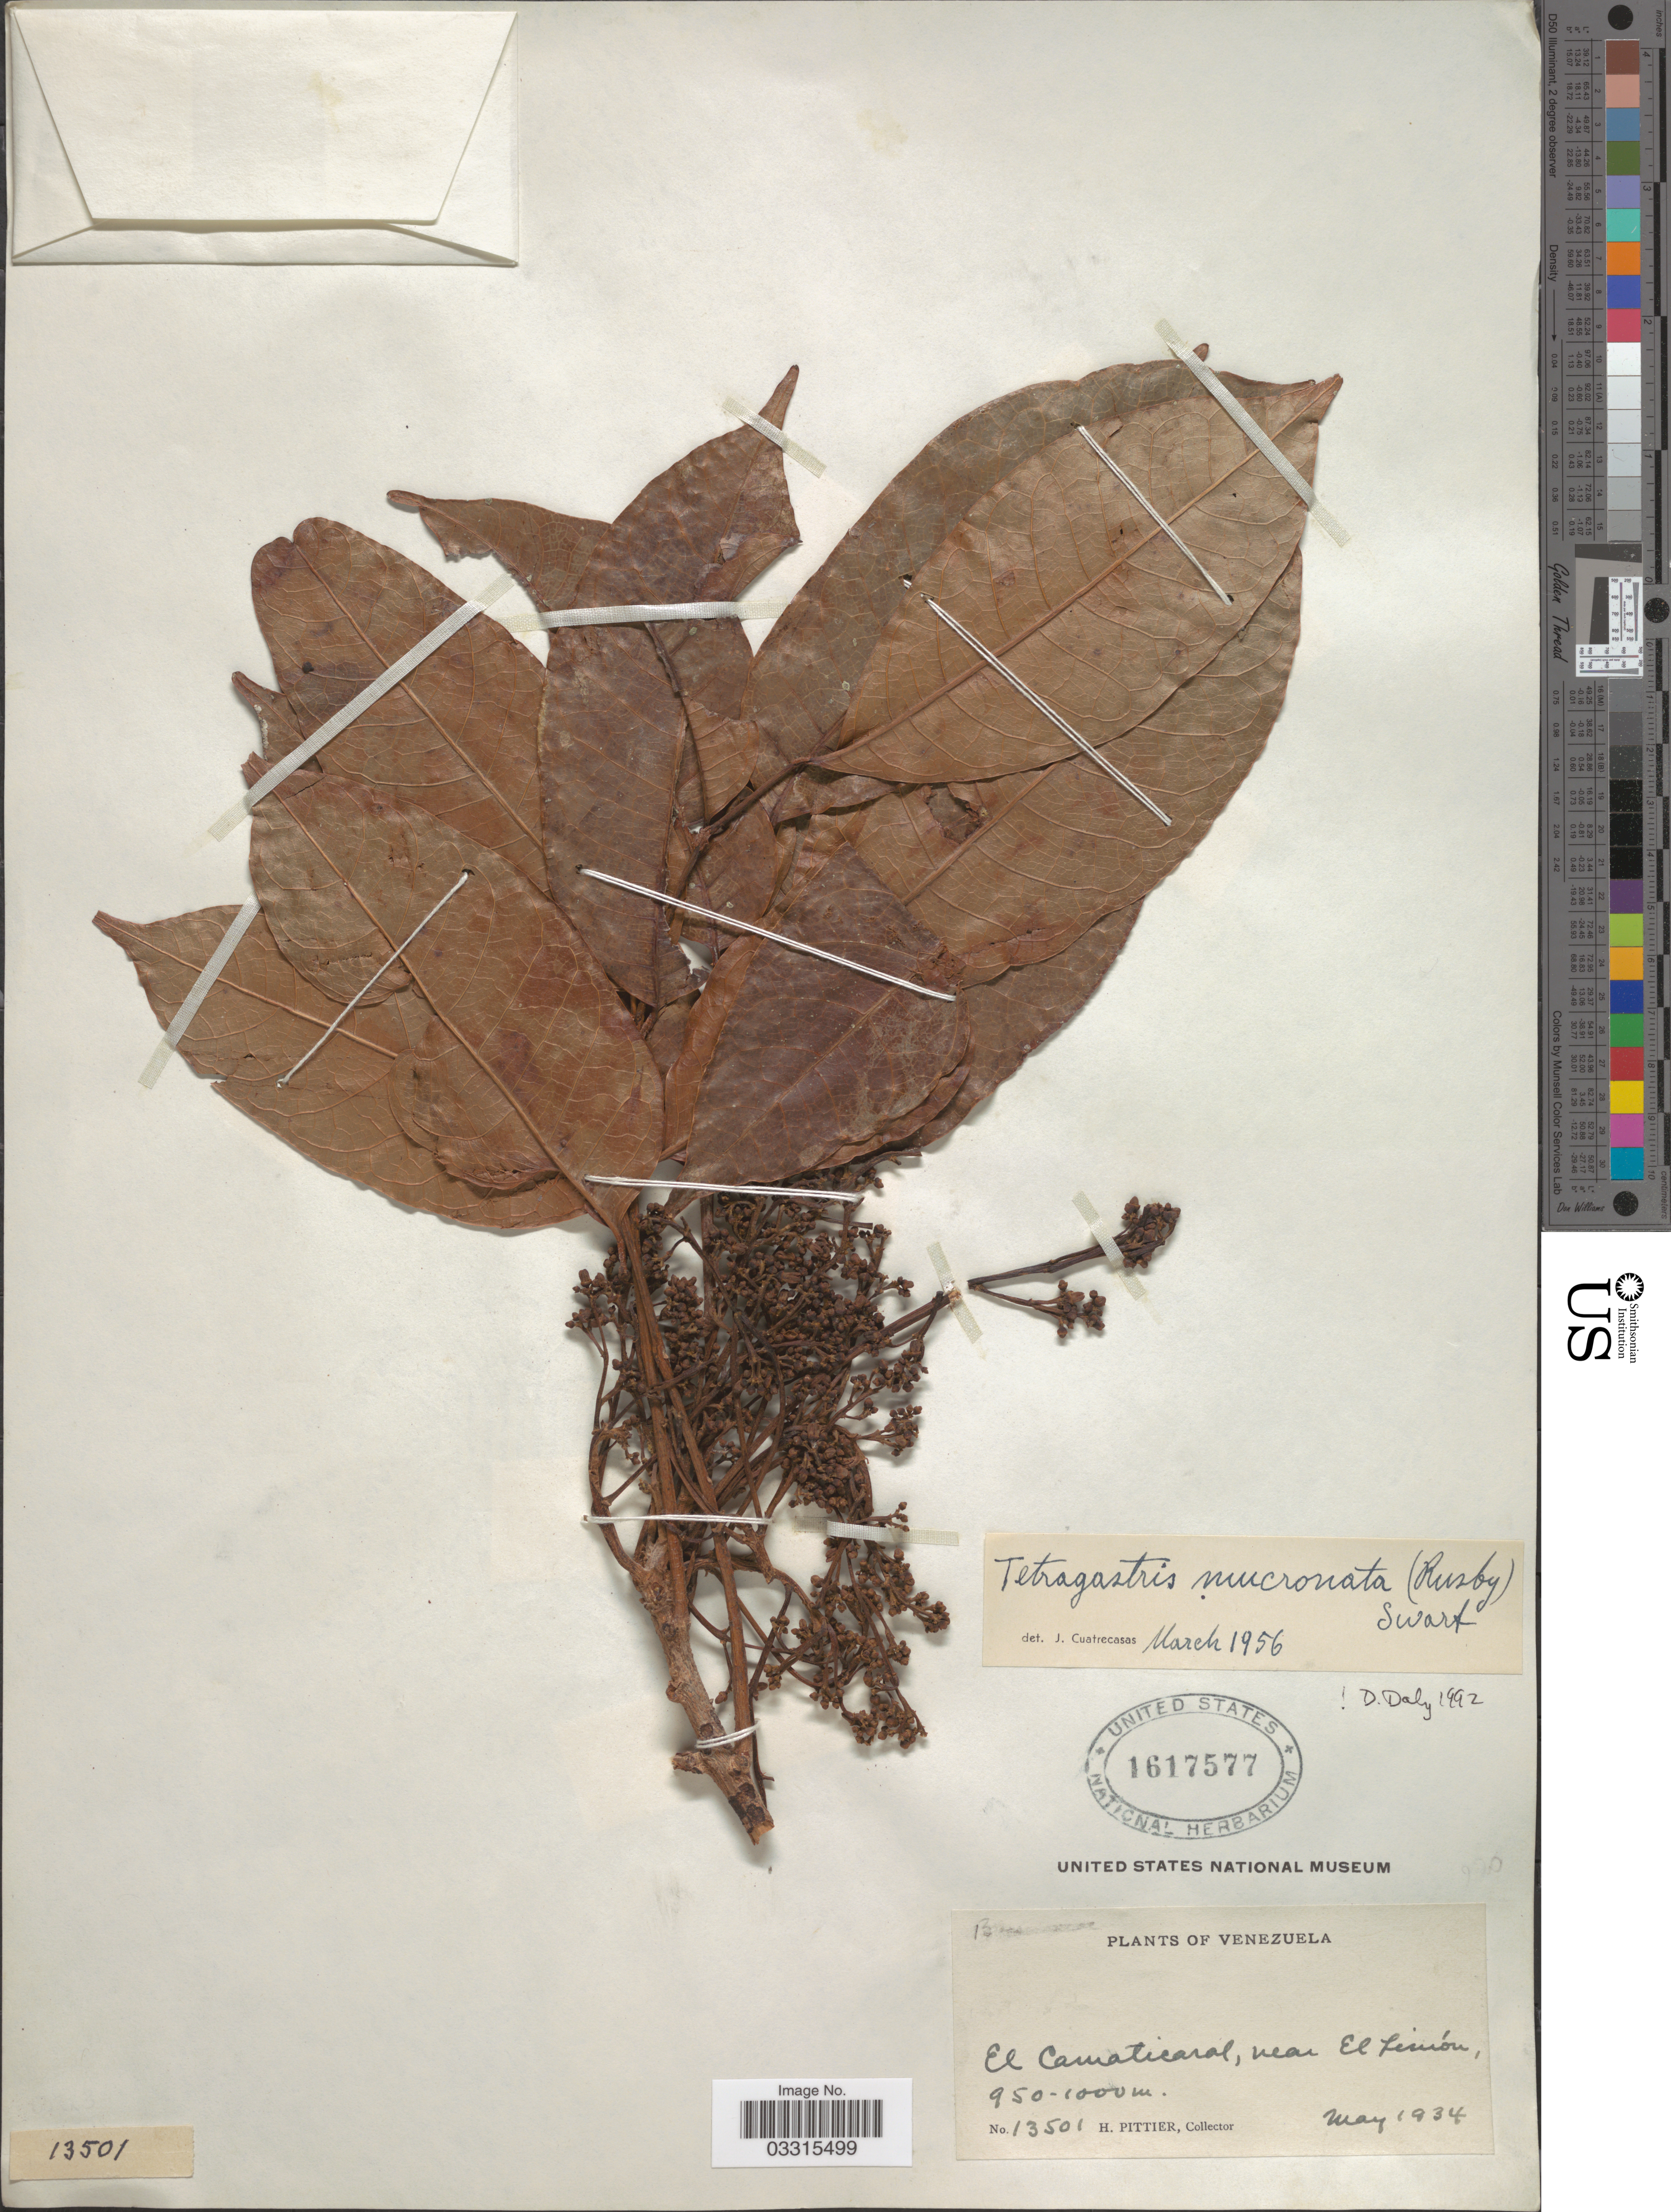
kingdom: Plantae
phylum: Tracheophyta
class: Magnoliopsida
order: Sapindales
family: Burseraceae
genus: Protium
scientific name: Protium mucronatum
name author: Rusby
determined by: Daly, Douglas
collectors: H. F. Pittier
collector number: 13501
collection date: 1934-05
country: Venezuela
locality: El Camaticaral, near El Limon.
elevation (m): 950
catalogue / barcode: US 1617577